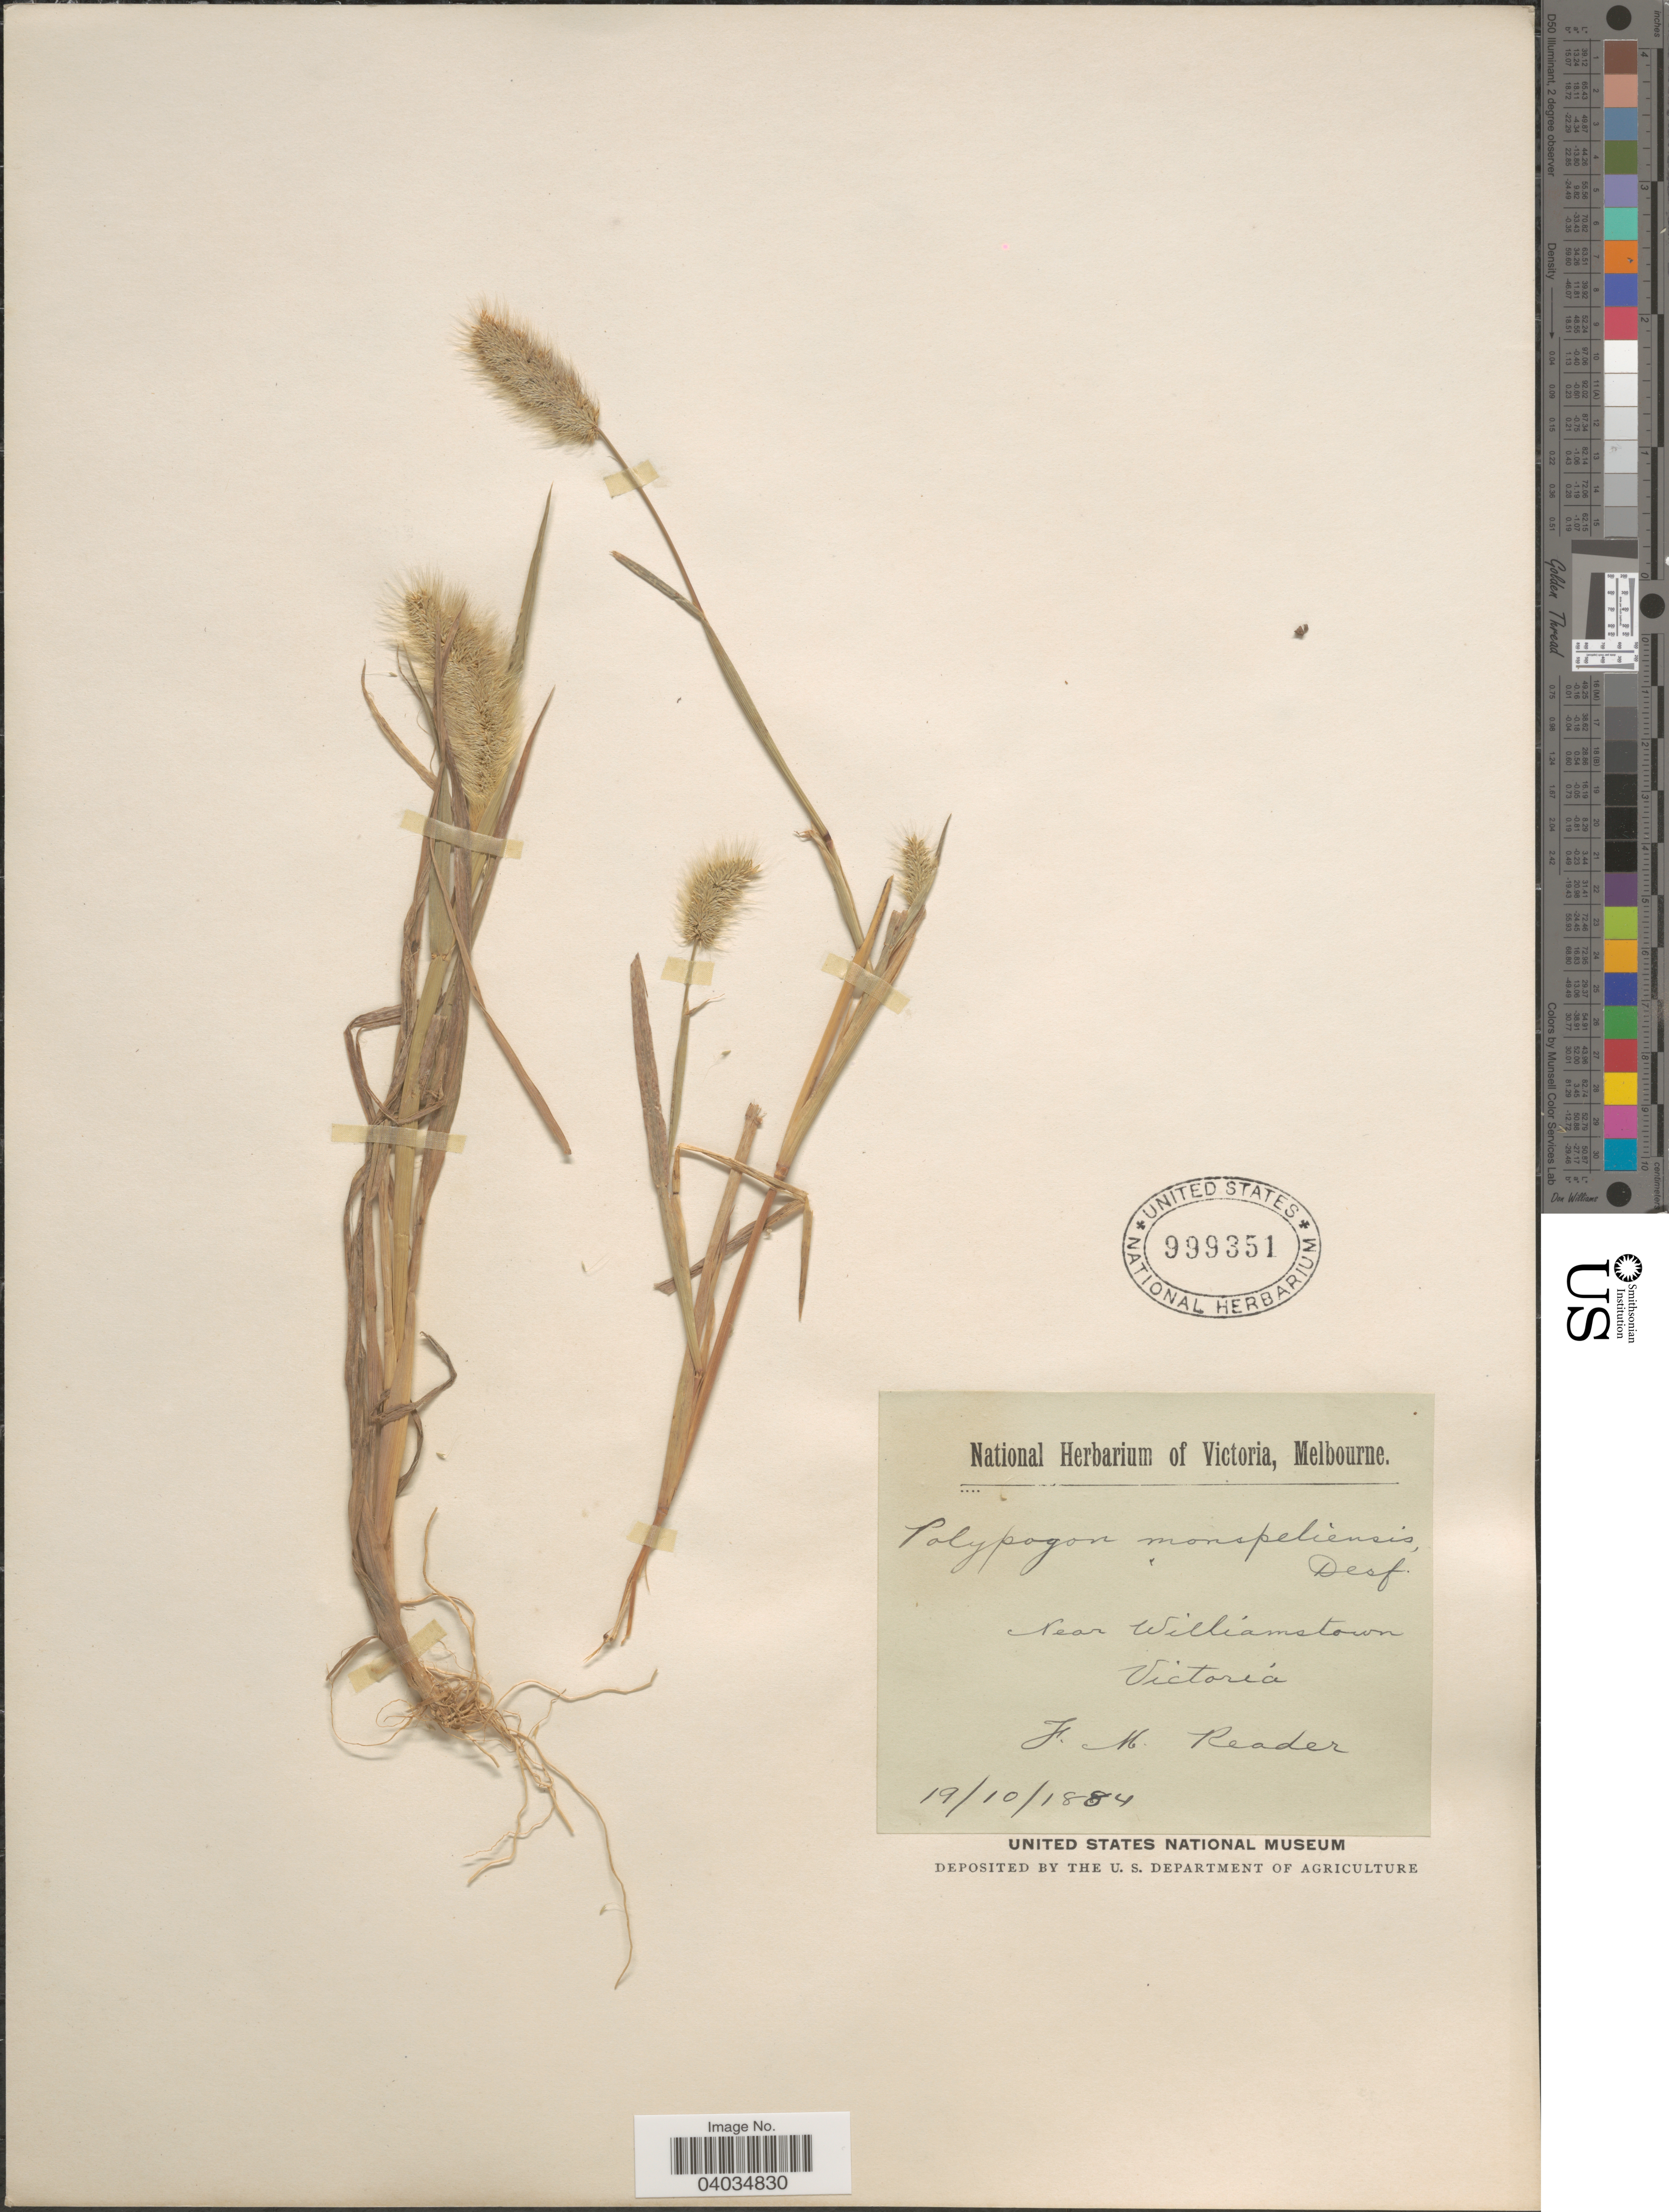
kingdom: Plantae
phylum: Tracheophyta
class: Liliopsida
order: Poales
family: Poaceae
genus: Polypogon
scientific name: Polypogon monspeliensis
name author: (L.) Desf.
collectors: F. Reader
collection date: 1884-10-19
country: Australia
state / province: Victoria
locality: Near Williamstown, Victoria.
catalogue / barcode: US 999351